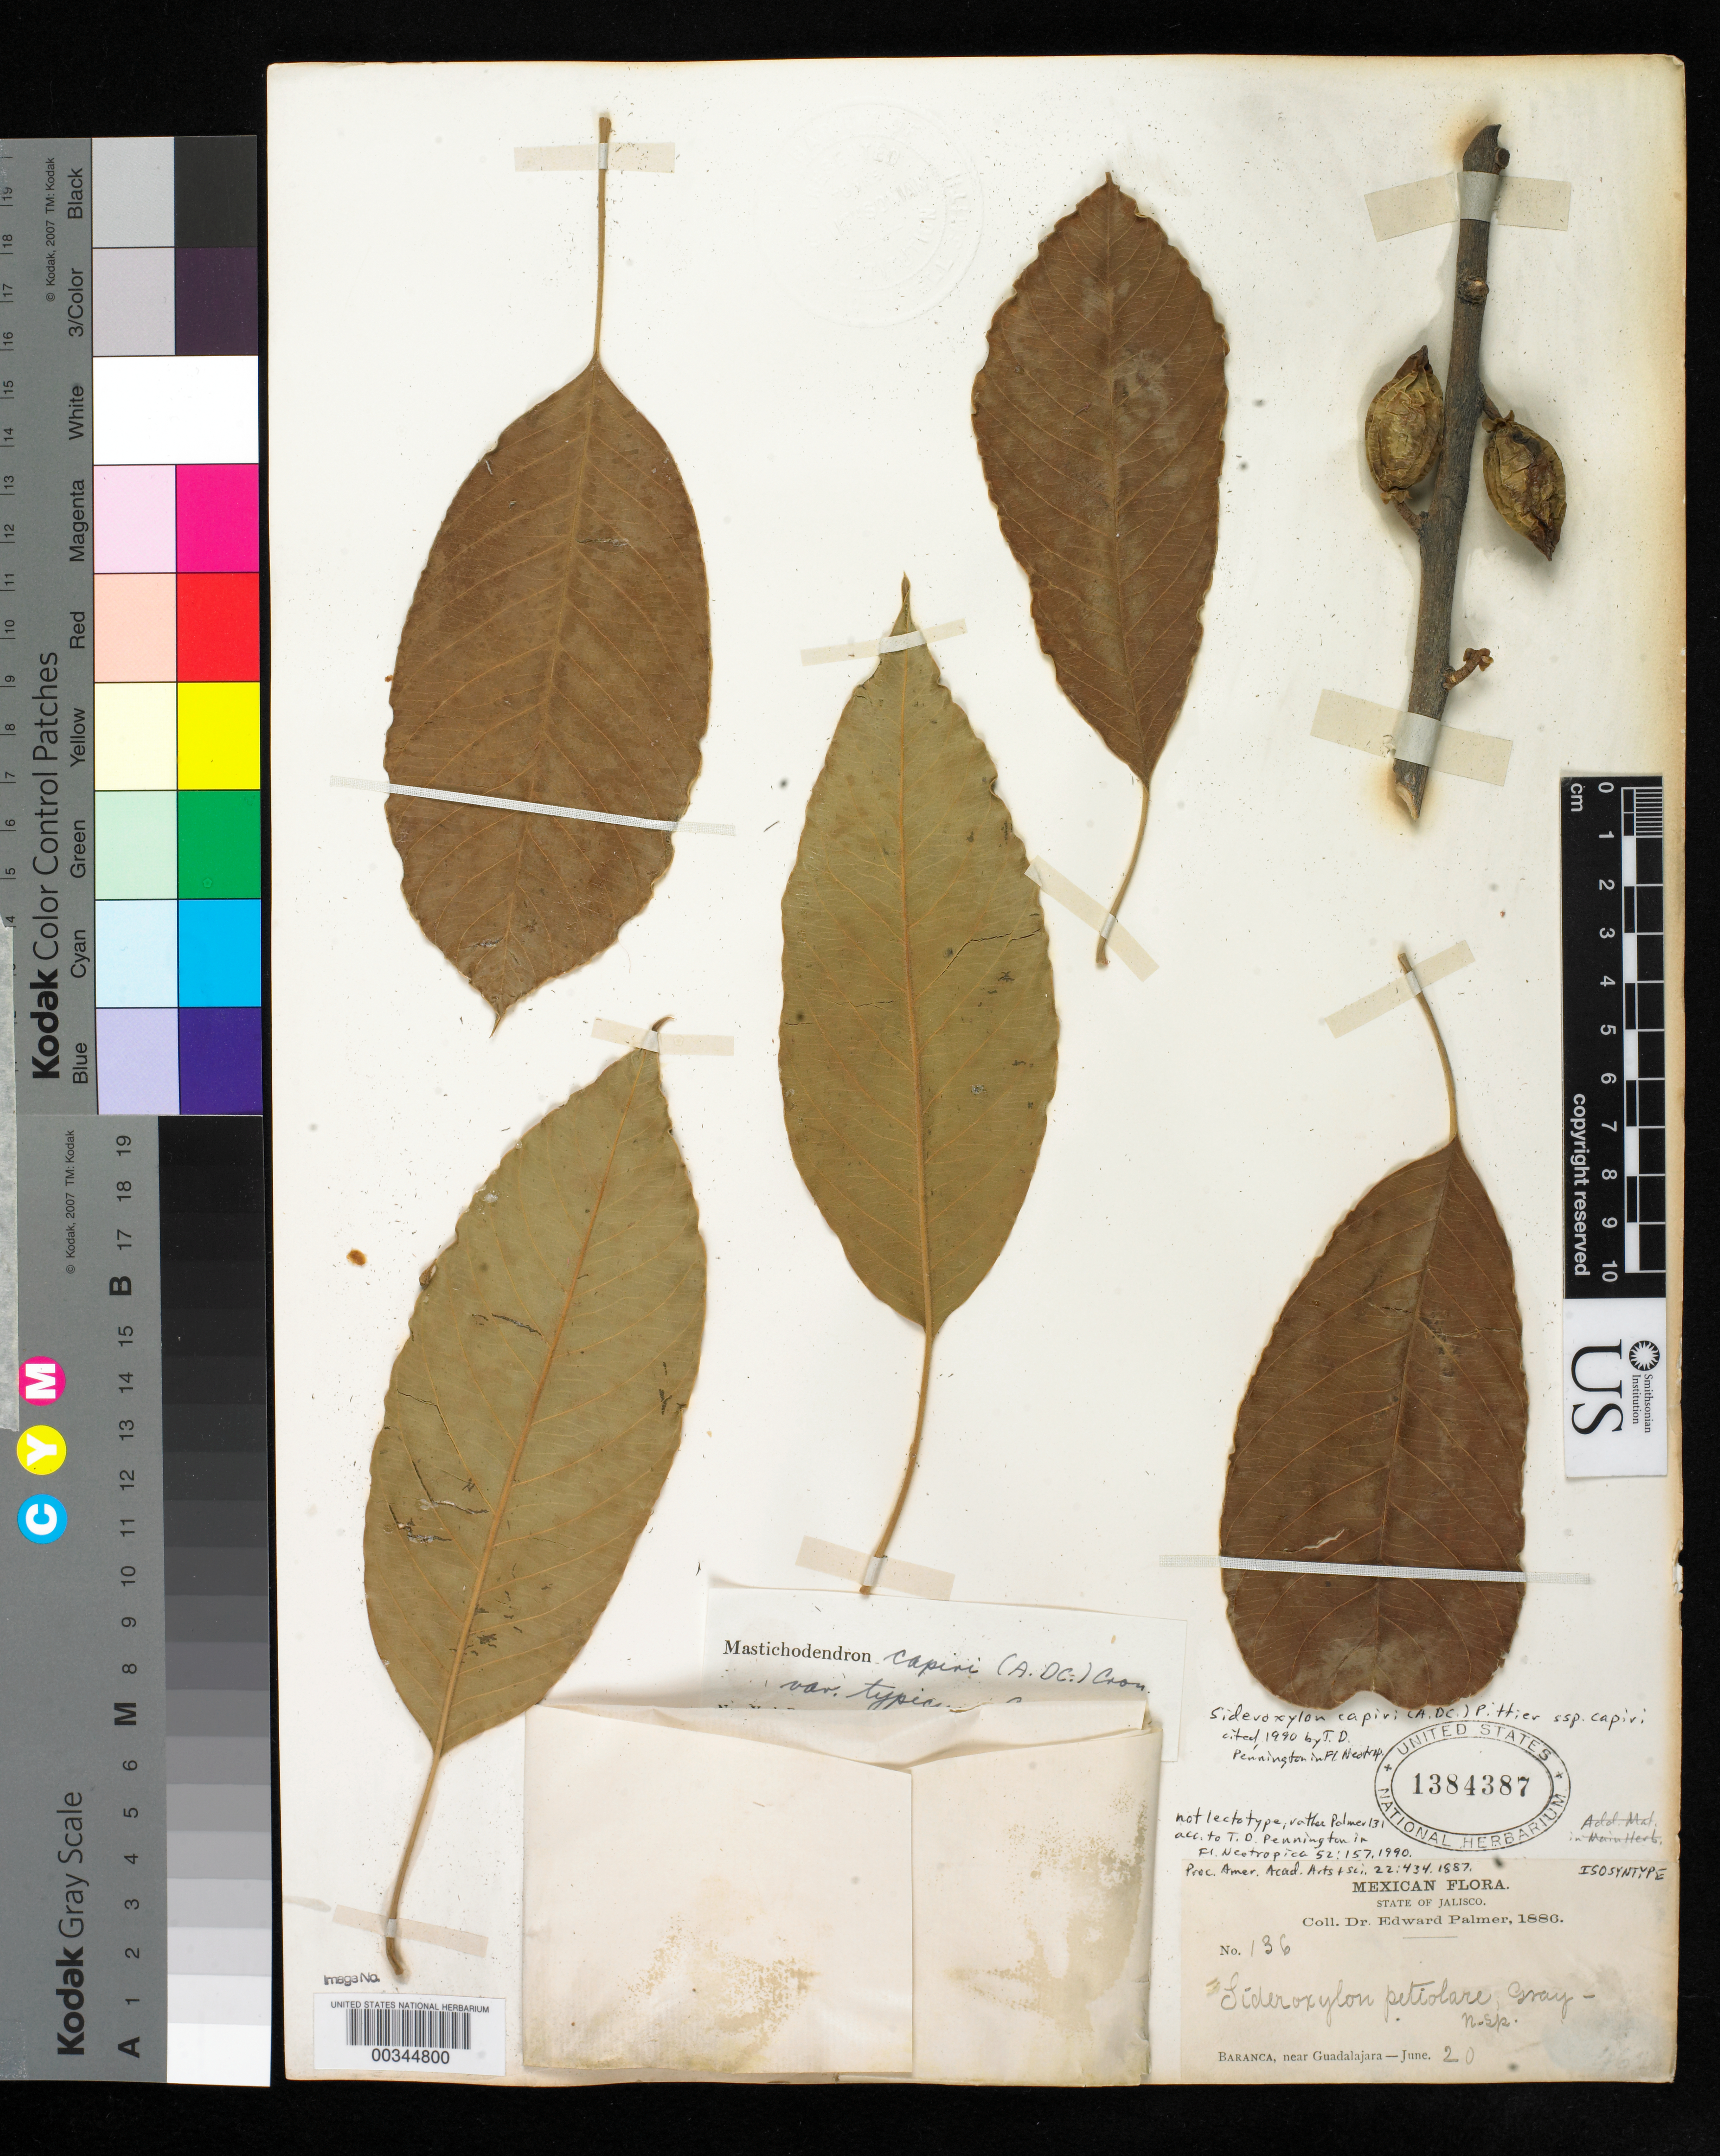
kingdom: Plantae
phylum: Tracheophyta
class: Magnoliopsida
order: Ericales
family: Sapotaceae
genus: Sideroxylon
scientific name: Sideroxylon petiolare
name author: A. Gray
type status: Isosyntype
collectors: E. Palmer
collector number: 136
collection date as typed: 20 Jun 1886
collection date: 1886-06-20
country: Mexico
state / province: Jalisco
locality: Barranca near Guadalajara.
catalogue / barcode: US 1384387